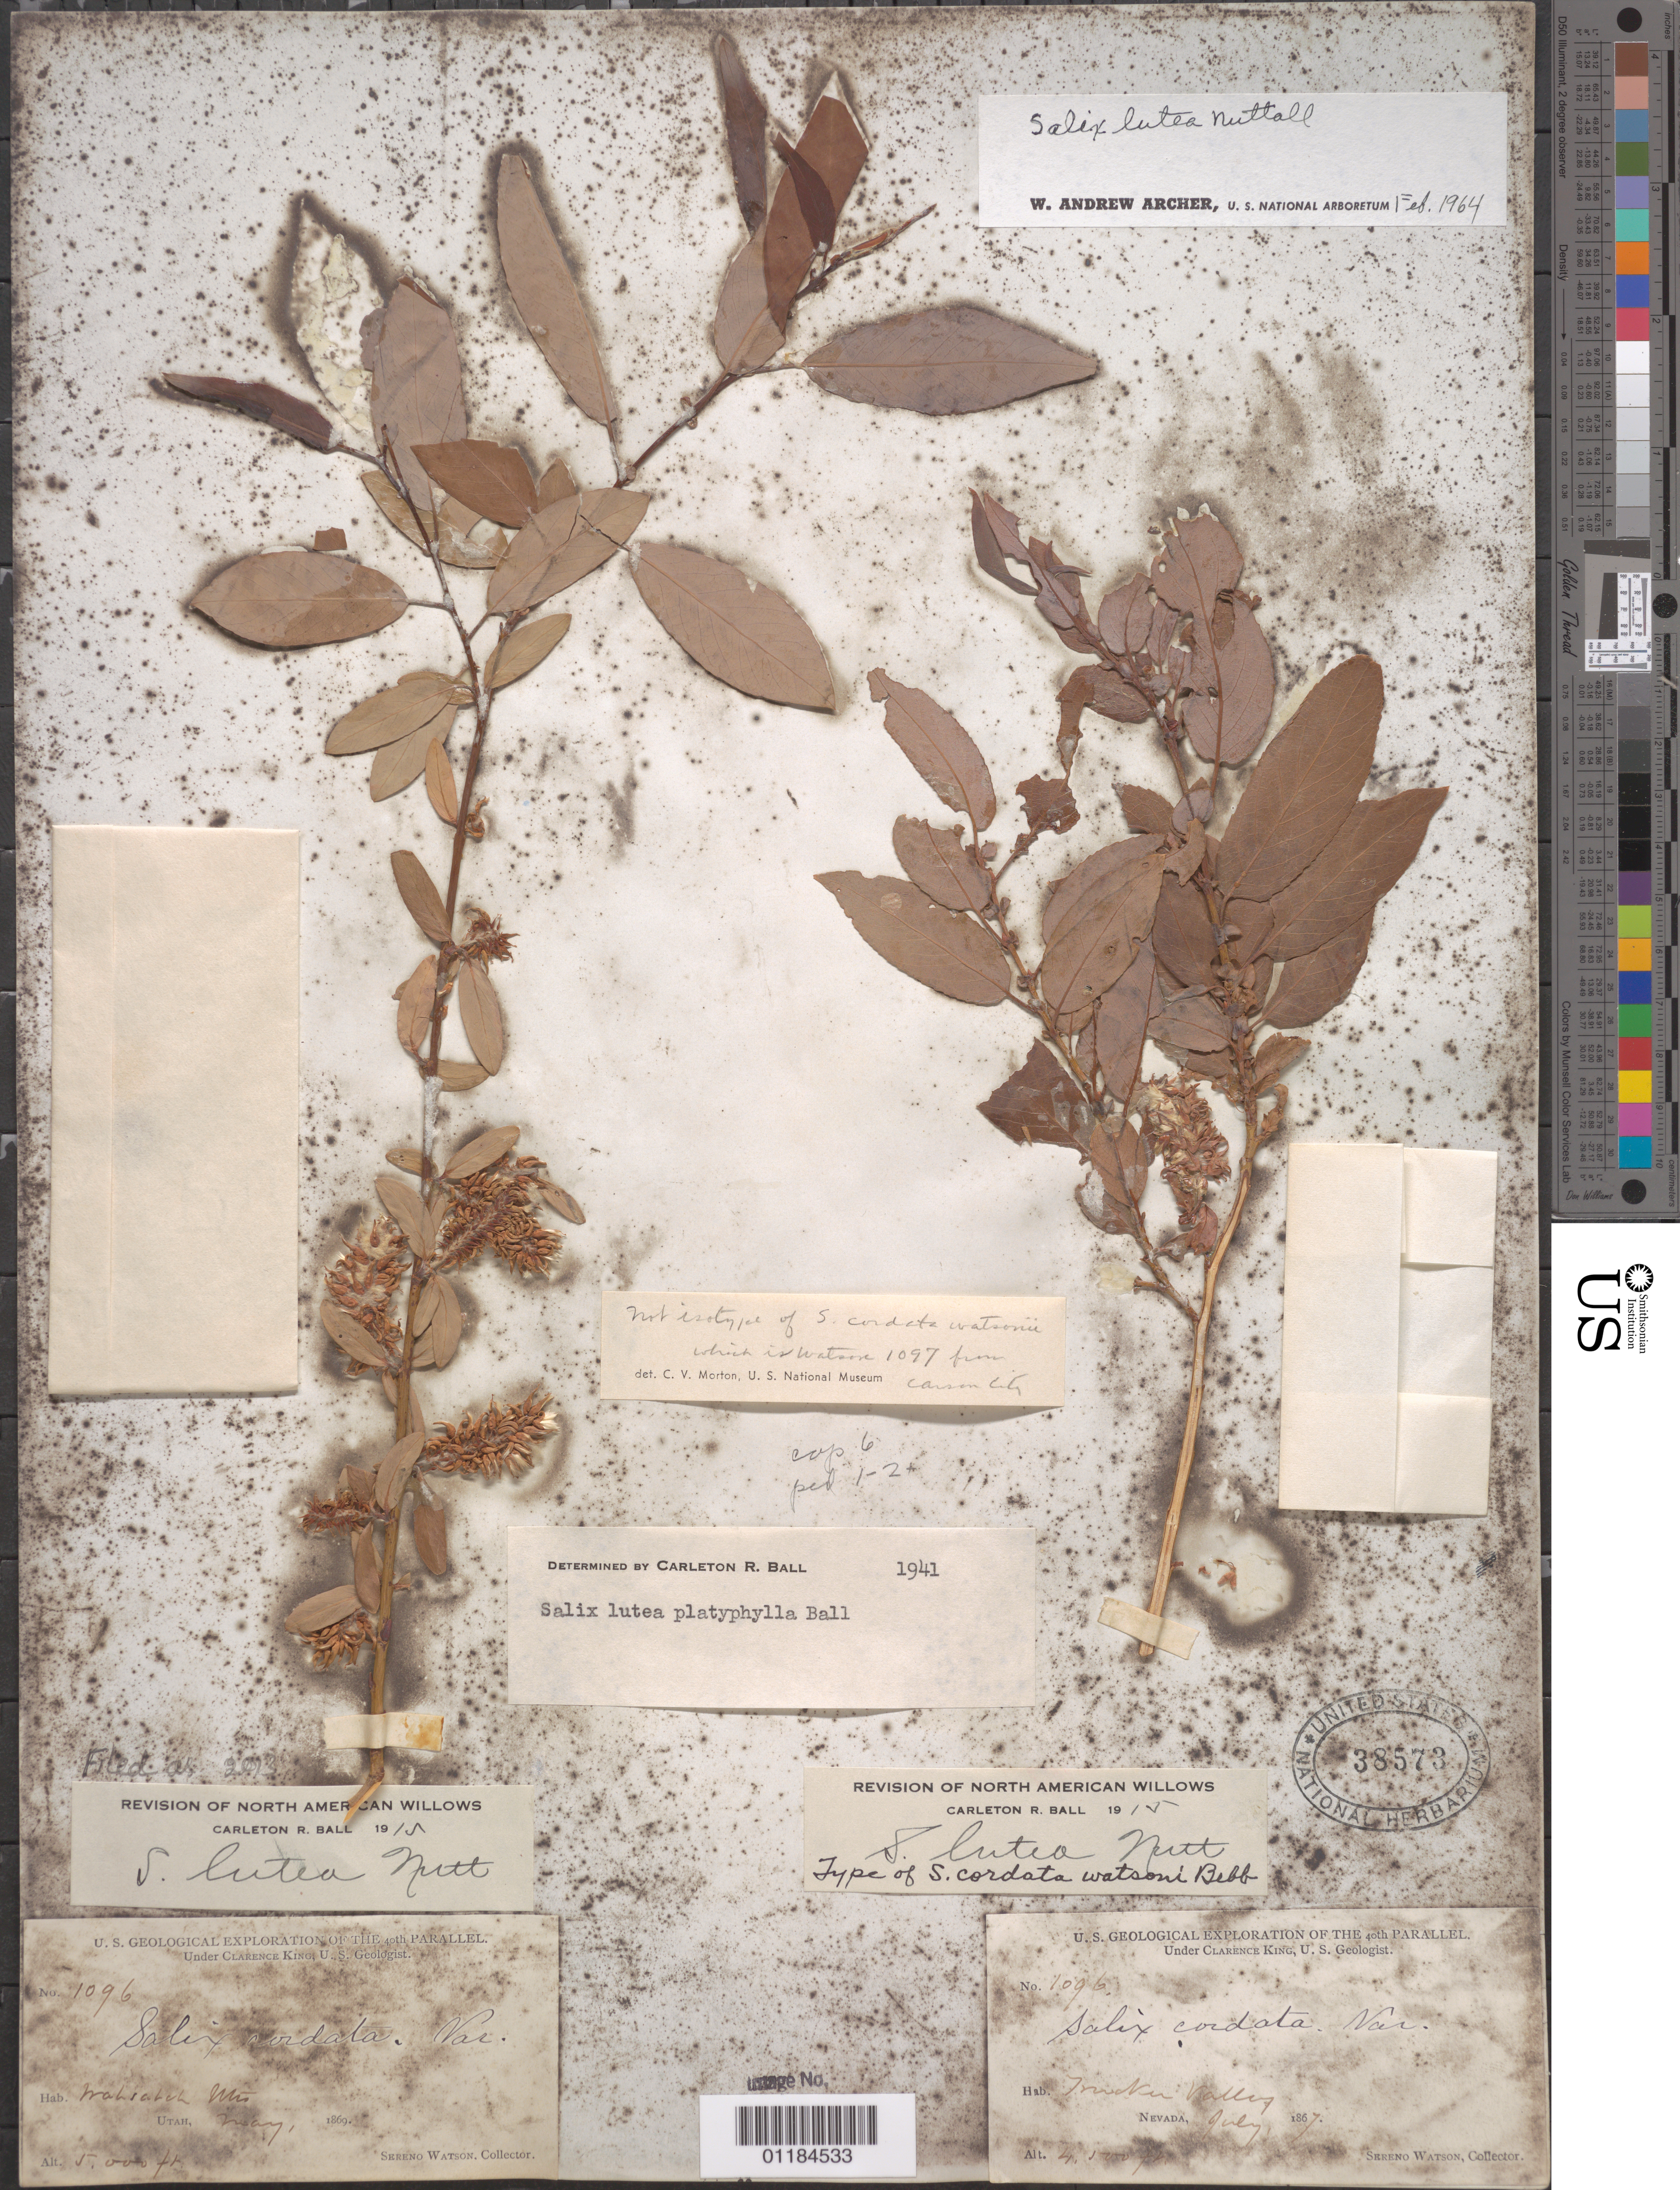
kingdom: Plantae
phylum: Tracheophyta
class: Magnoliopsida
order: Malpighiales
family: Salicaceae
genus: Salix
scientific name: Salix lutea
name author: Nutt.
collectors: S. Watson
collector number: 1096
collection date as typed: May 1869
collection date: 1869-05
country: United States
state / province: Utah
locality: Wahsatch Mountains.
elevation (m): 1524